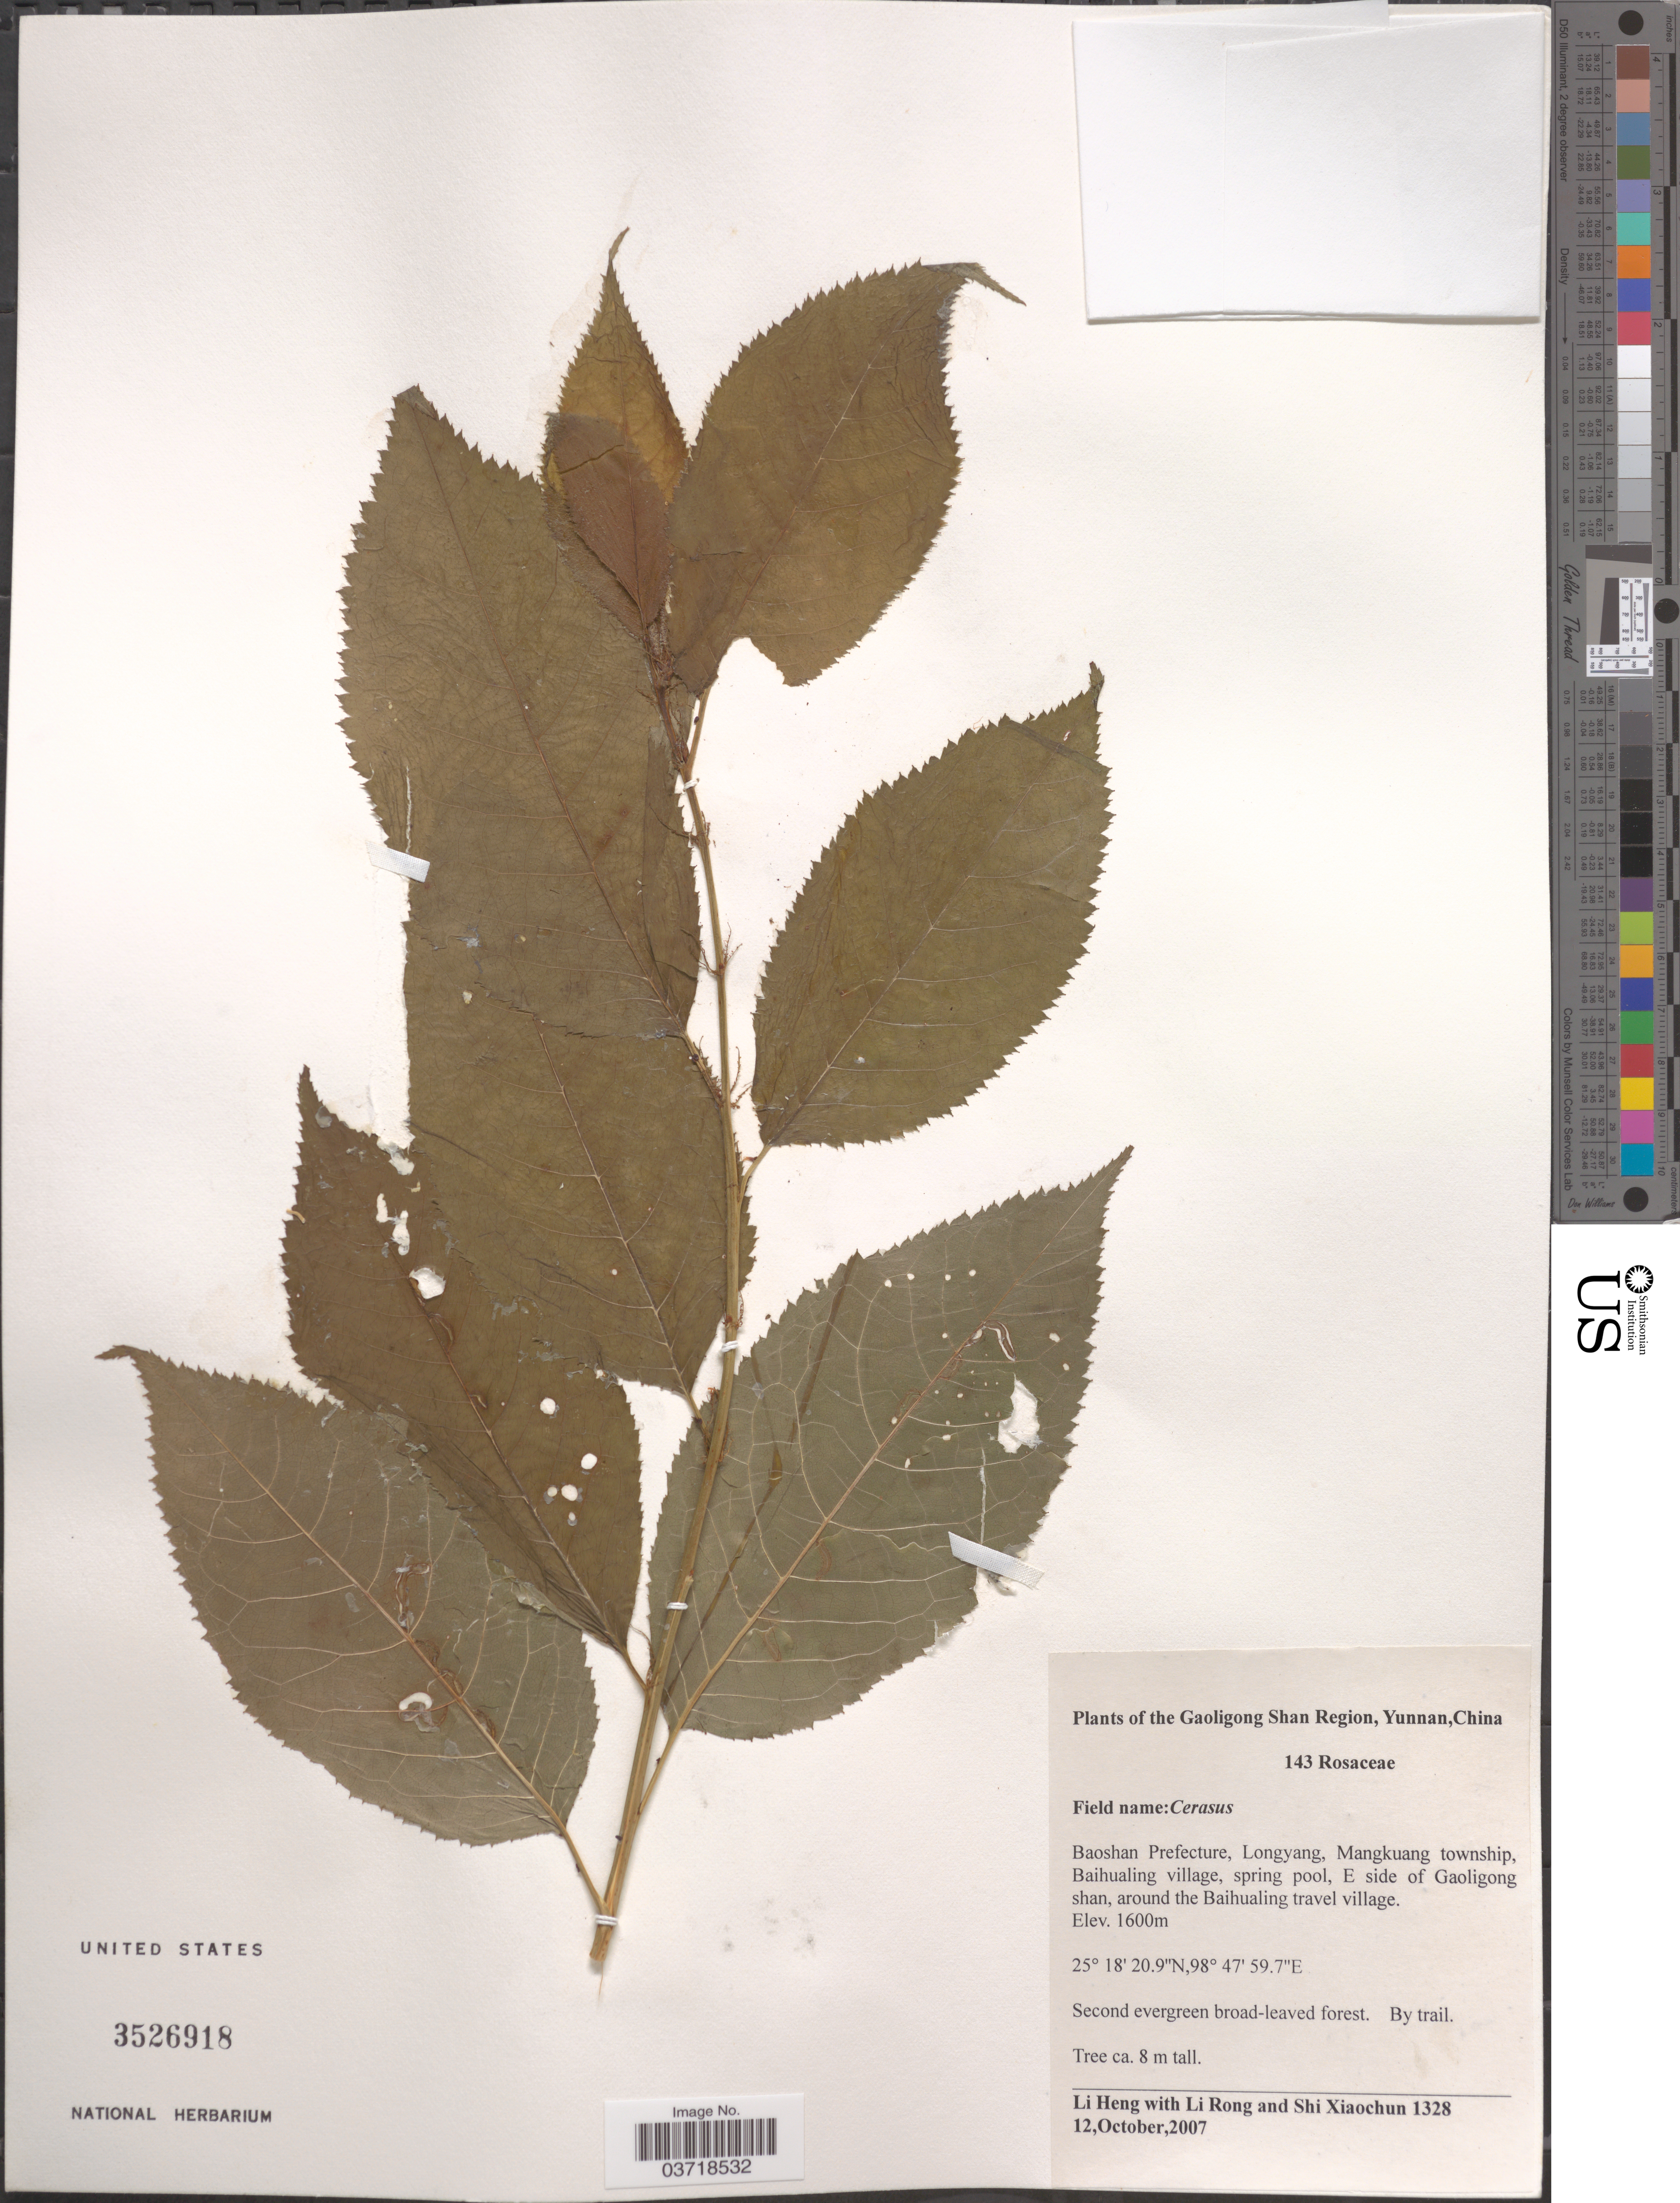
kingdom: Plantae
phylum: Tracheophyta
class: Magnoliopsida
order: Rosales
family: Rosaceae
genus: Prunus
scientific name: Prunus sp.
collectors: L. Heng, R. Li & X. C. Shi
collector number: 1328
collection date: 2007-10-12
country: China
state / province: Yunnan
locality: Gaoligong Shan Region. Baoshan Prefecture, Longyang, Mangkuang township, Baihualing village, spring pool, E side of Gaoligong shan, around the Baihualing travel village.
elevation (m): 1600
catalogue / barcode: US 3526918